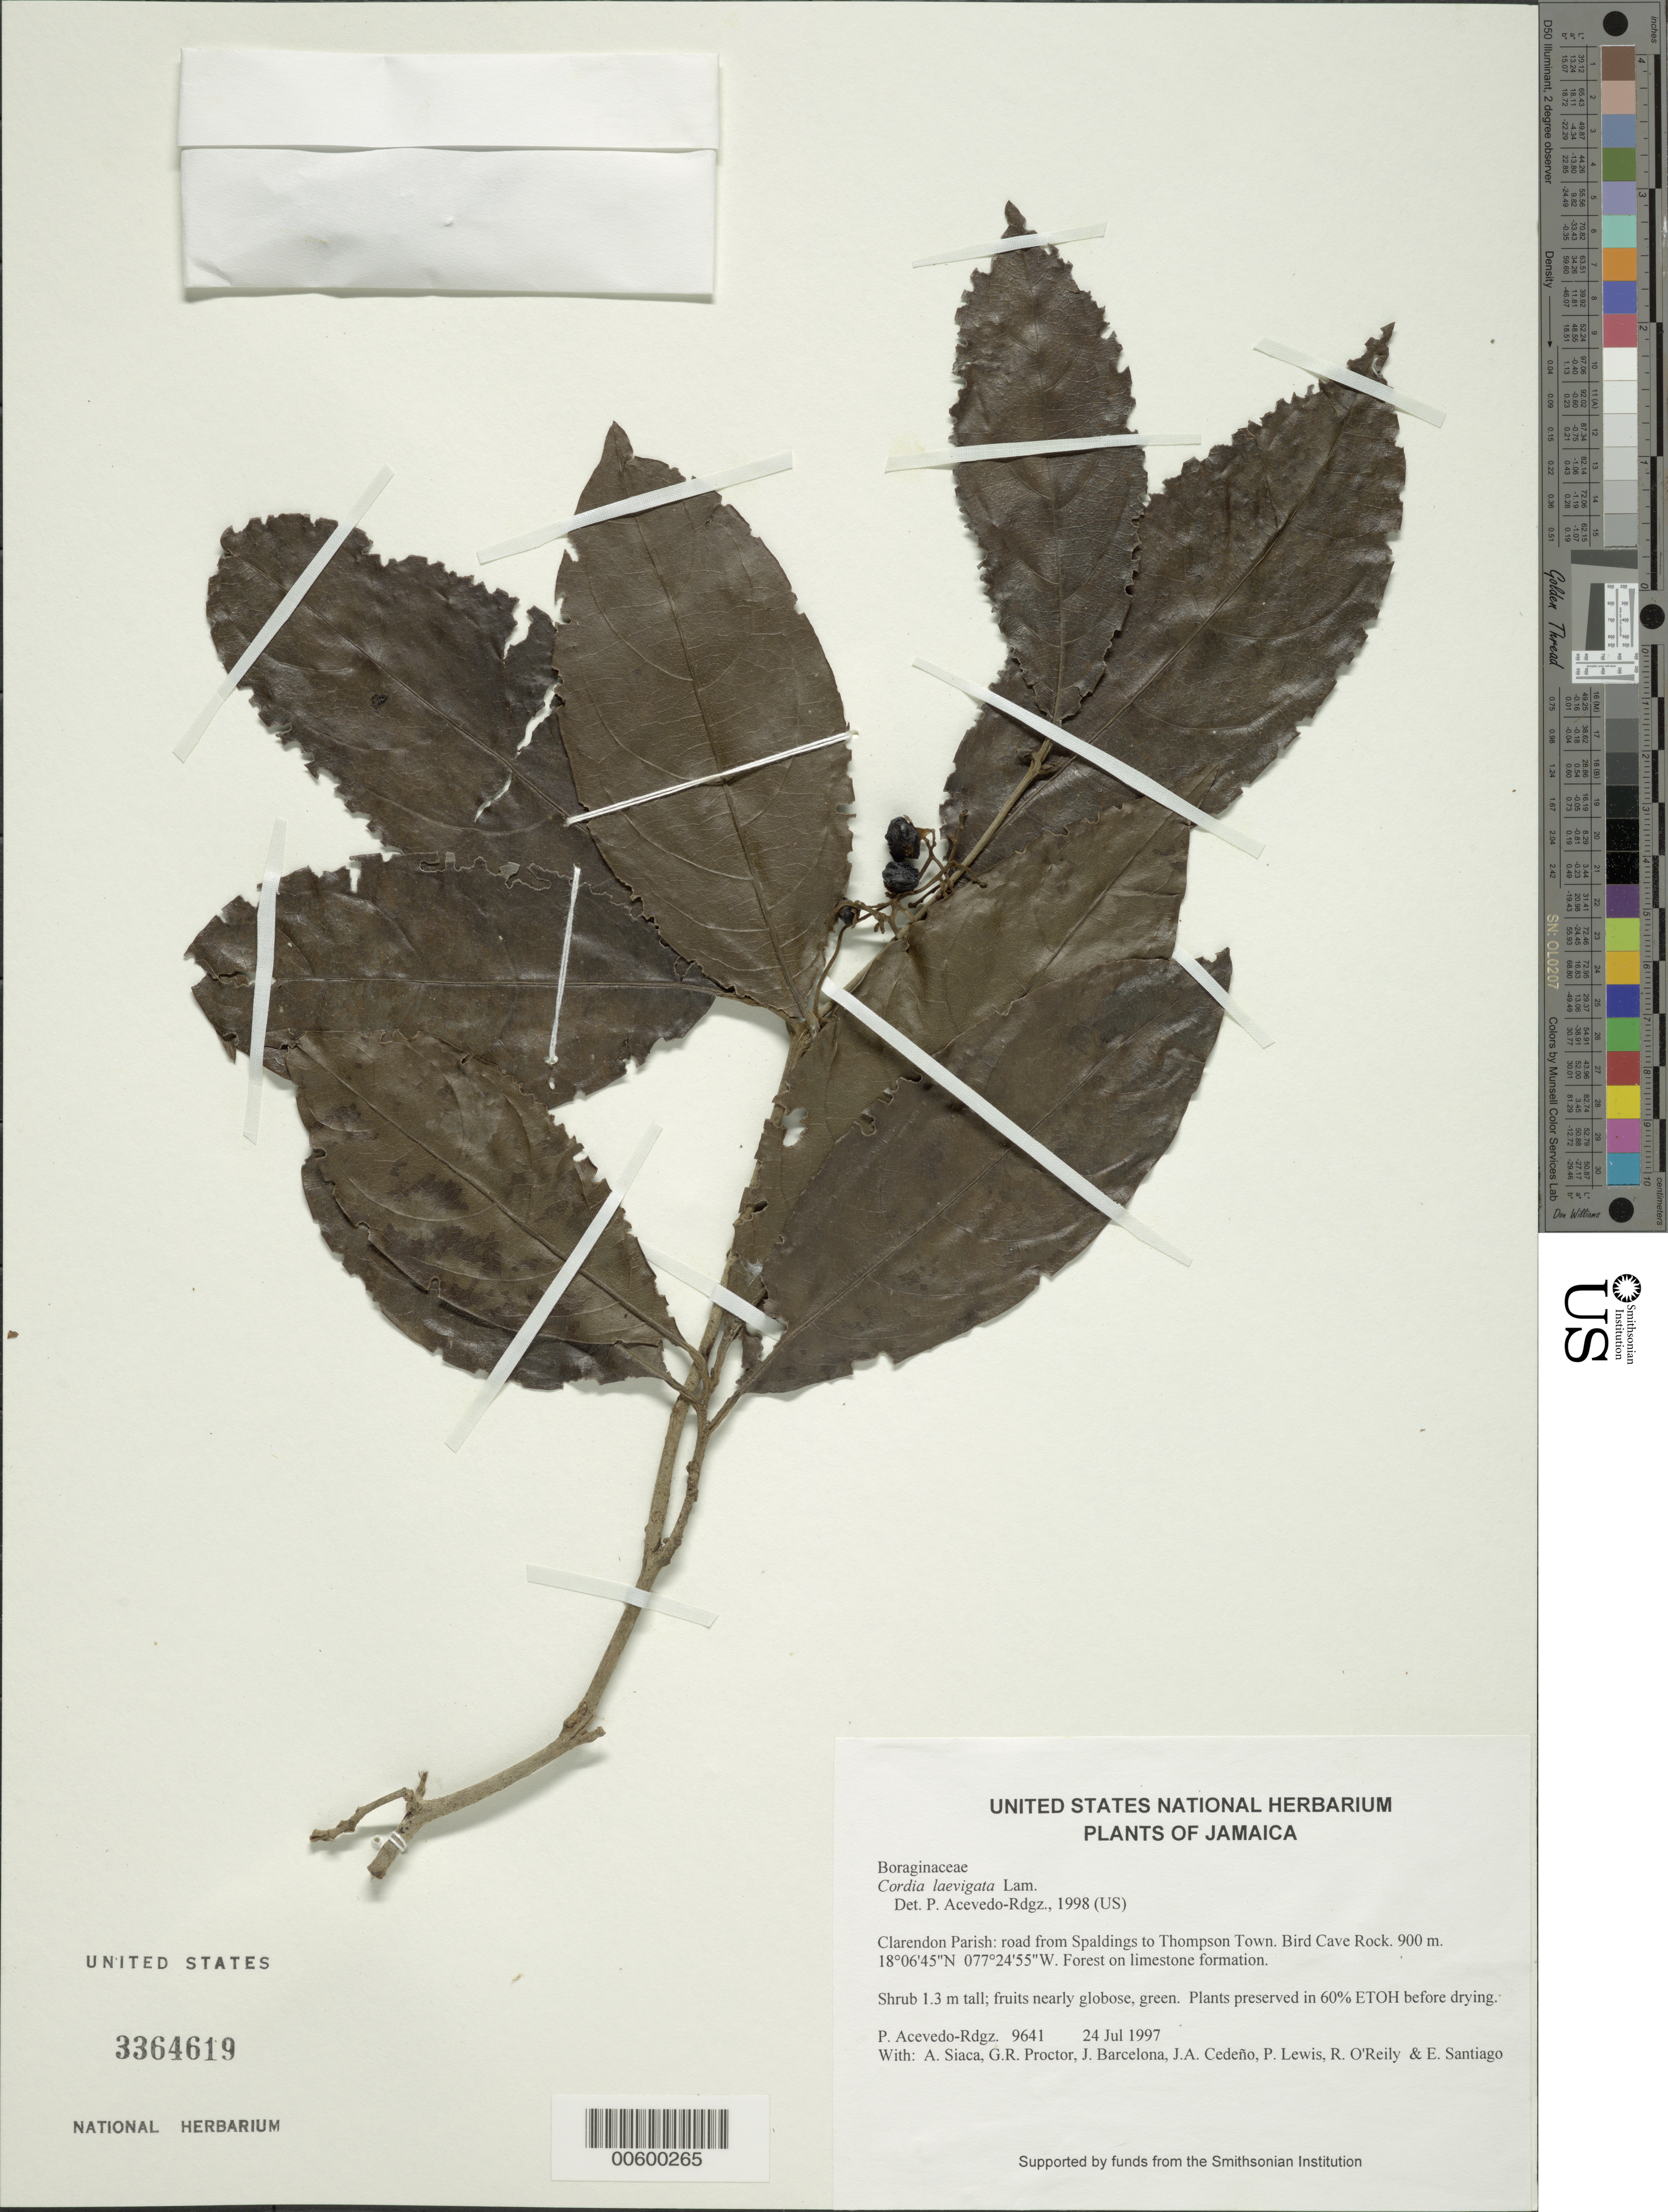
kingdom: Plantae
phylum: Tracheophyta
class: Magnoliopsida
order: Boraginales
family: Cordiaceae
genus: Cordia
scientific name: Cordia laevigata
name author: Lam.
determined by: Acevedo-Rodríguez, P., (BOT), Smithsonian Institution - National Museum of Natural History (UNITED STATES)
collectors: P. Acevedo-Rodr., A. Siaca, G. R. Proctor, J. Barcelona, J. A. Cedeño M., P. Lewis & R. O'Reilly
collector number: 9641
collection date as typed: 24 Jul 1997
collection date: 1997-07-24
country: Jamaica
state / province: Clarendon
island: Jamaica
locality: Clarendon Parish: road from Spaldings to Thompson Town. Bird Cave Rock.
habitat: Forest on limestone formation.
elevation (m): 900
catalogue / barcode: US 3364619